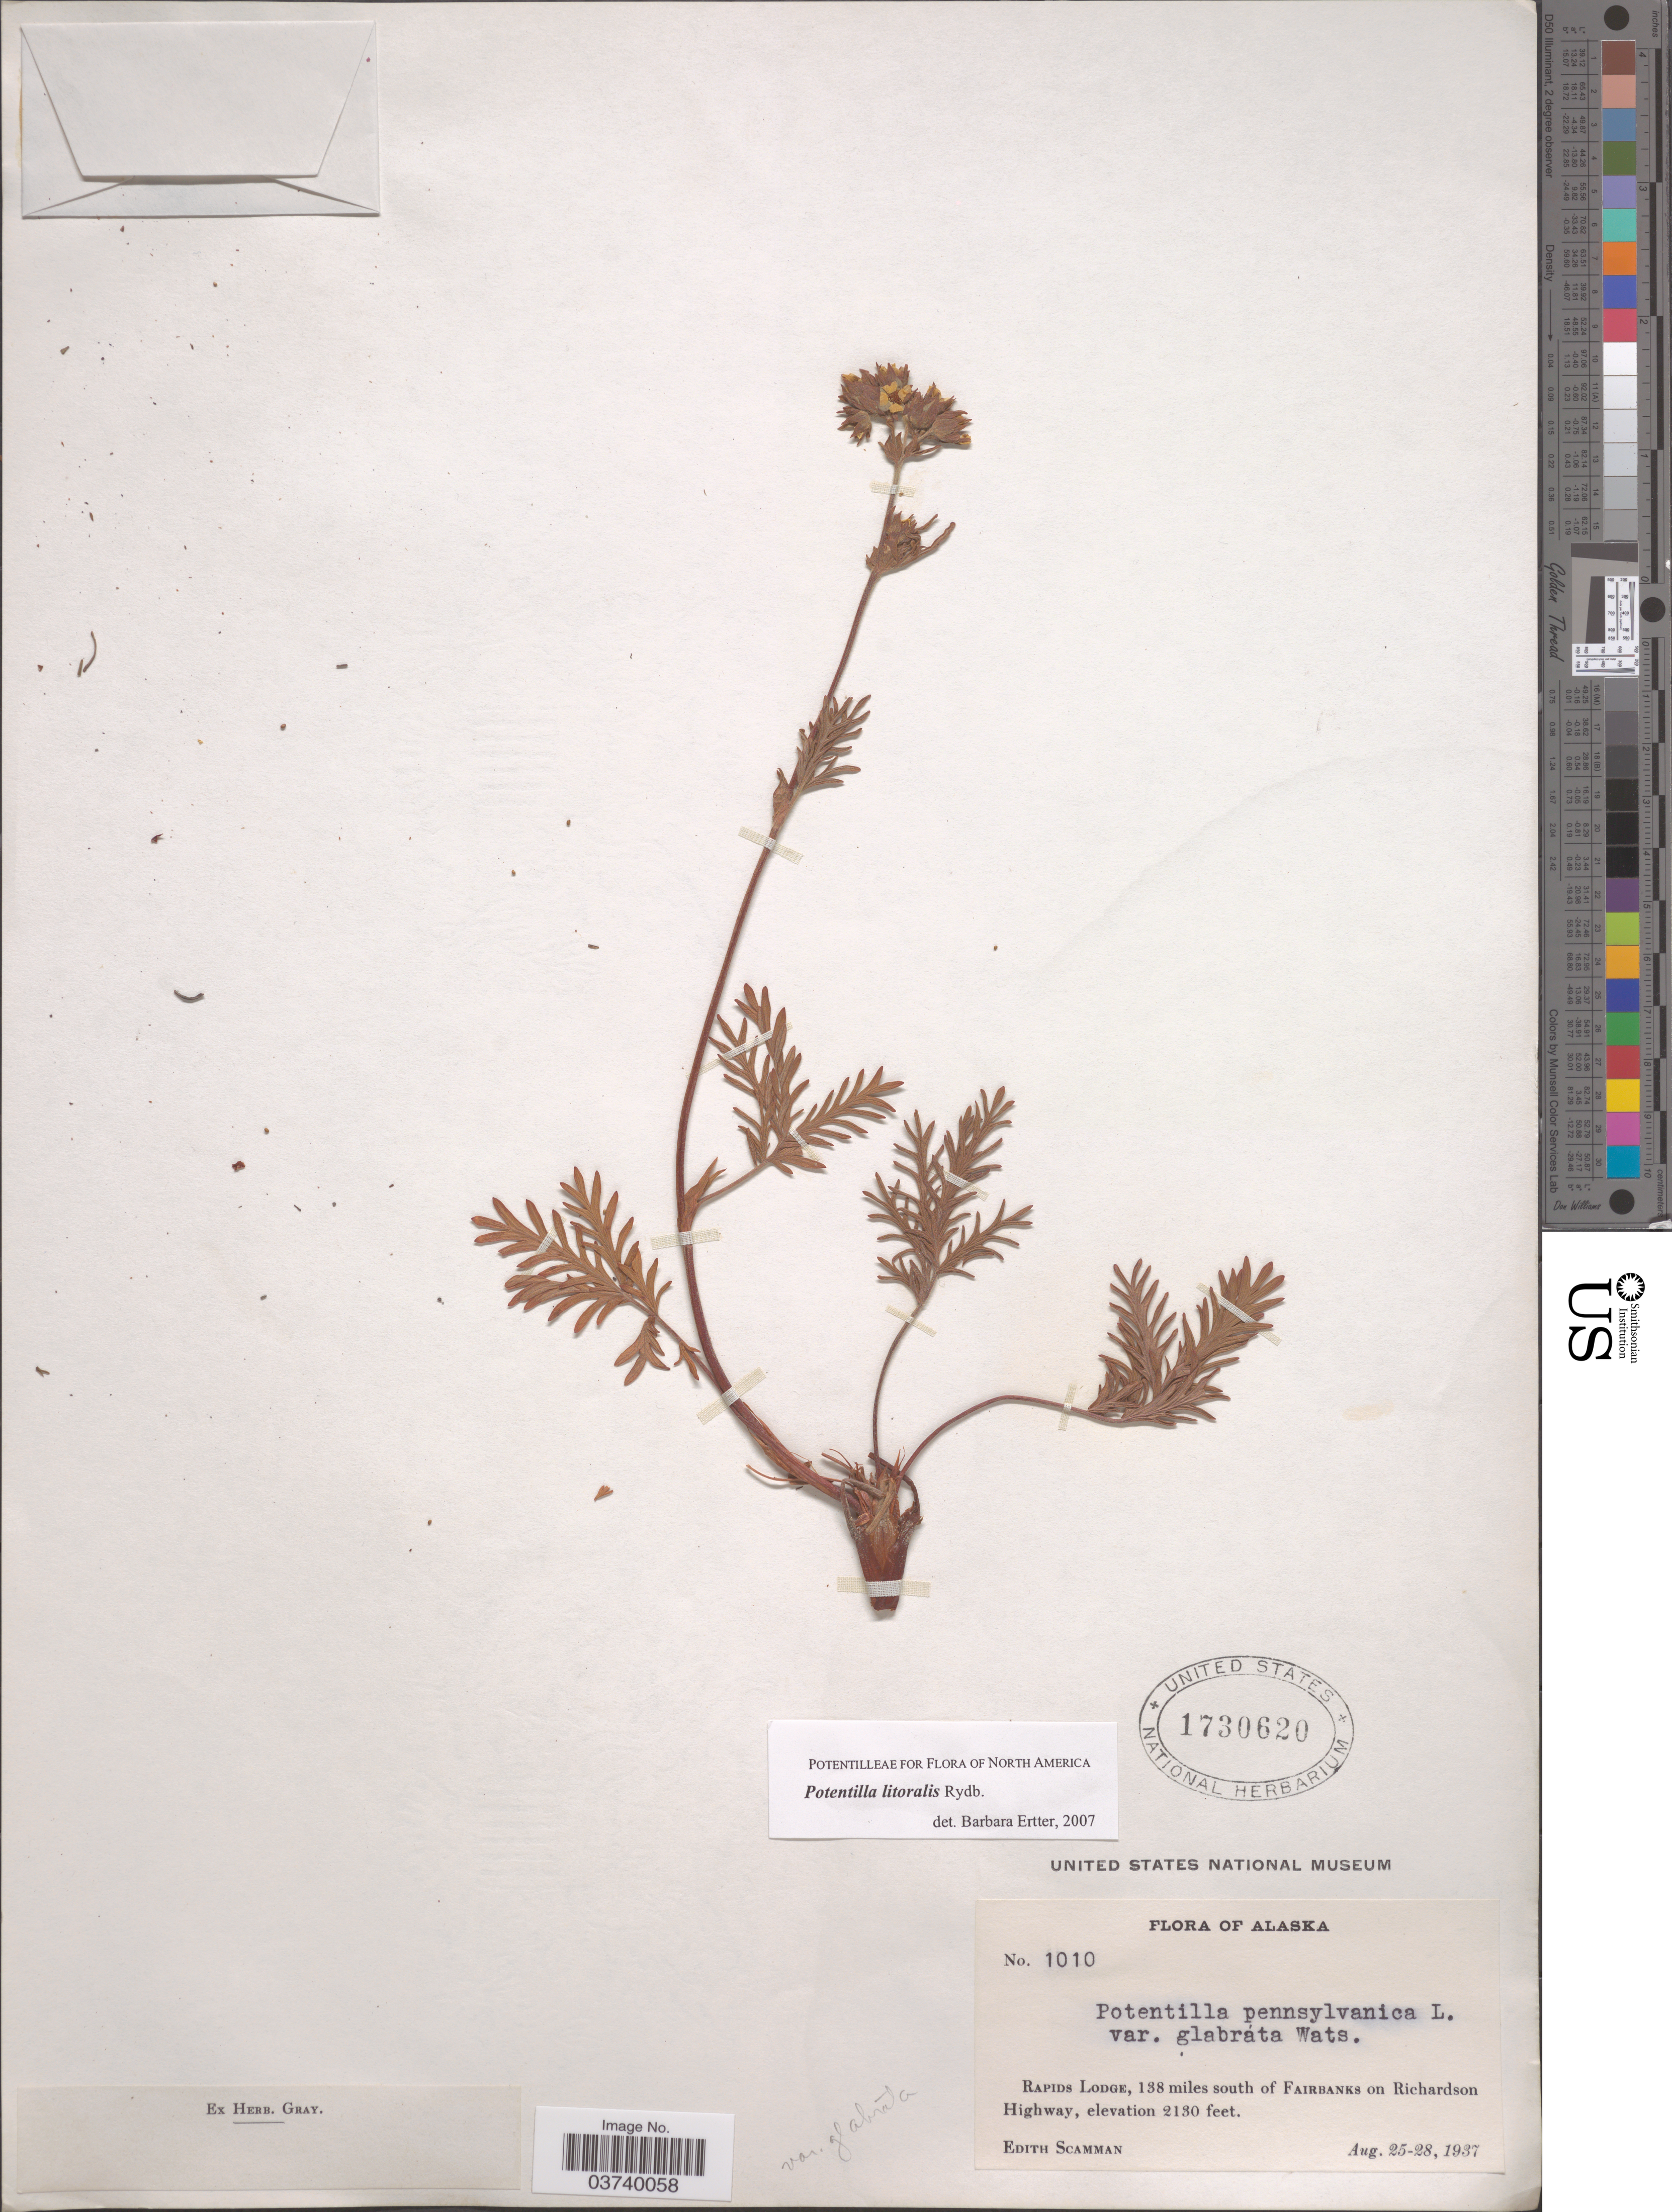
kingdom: Plantae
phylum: Tracheophyta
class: Magnoliopsida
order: Rosales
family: Rosaceae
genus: Potentilla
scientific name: Potentilla litoralis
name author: Rydb.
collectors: E. Scamman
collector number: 1010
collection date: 1937-08-25/1937-08-28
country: United States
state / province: Alaska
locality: Rapids Lodge, 138 miles south of Fairbanks on Richardson Highway.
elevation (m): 649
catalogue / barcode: US 1730620